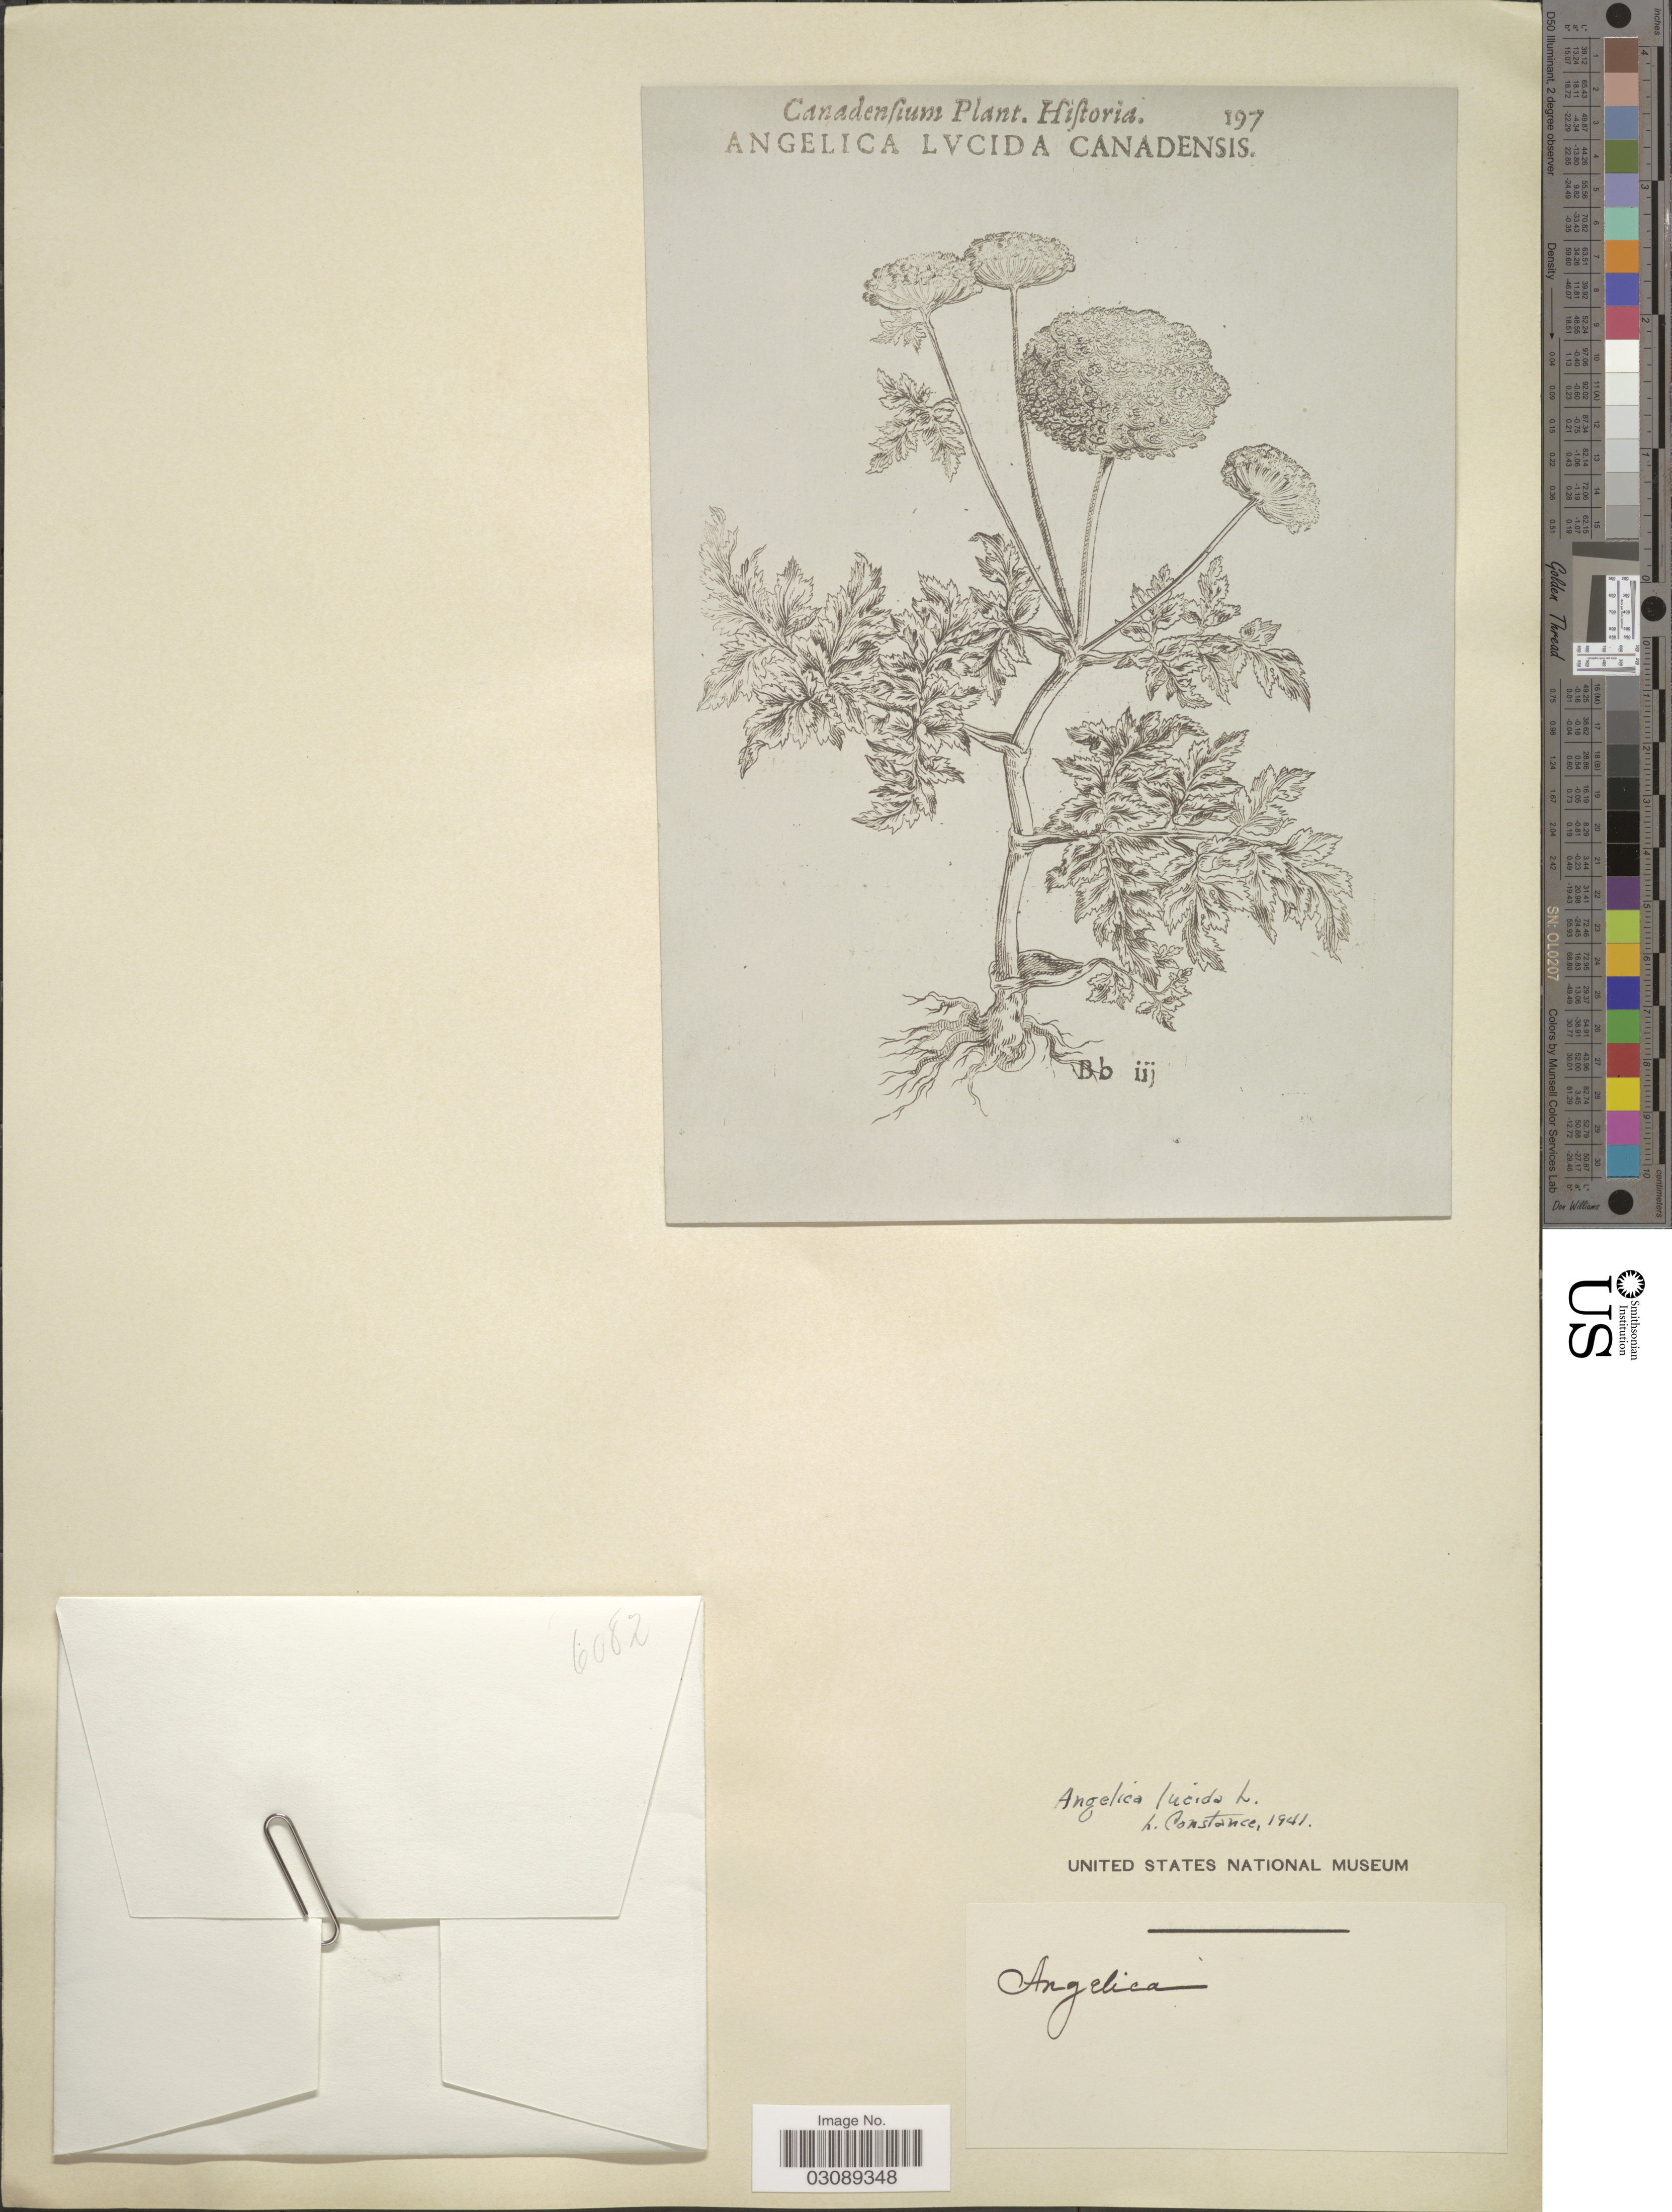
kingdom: Plantae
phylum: Tracheophyta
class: Magnoliopsida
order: Apiales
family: Apiaceae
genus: Coelopleurum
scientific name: Coelopleurum lucidum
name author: (L.) Fernald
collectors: L. Constance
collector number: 197?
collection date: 1941